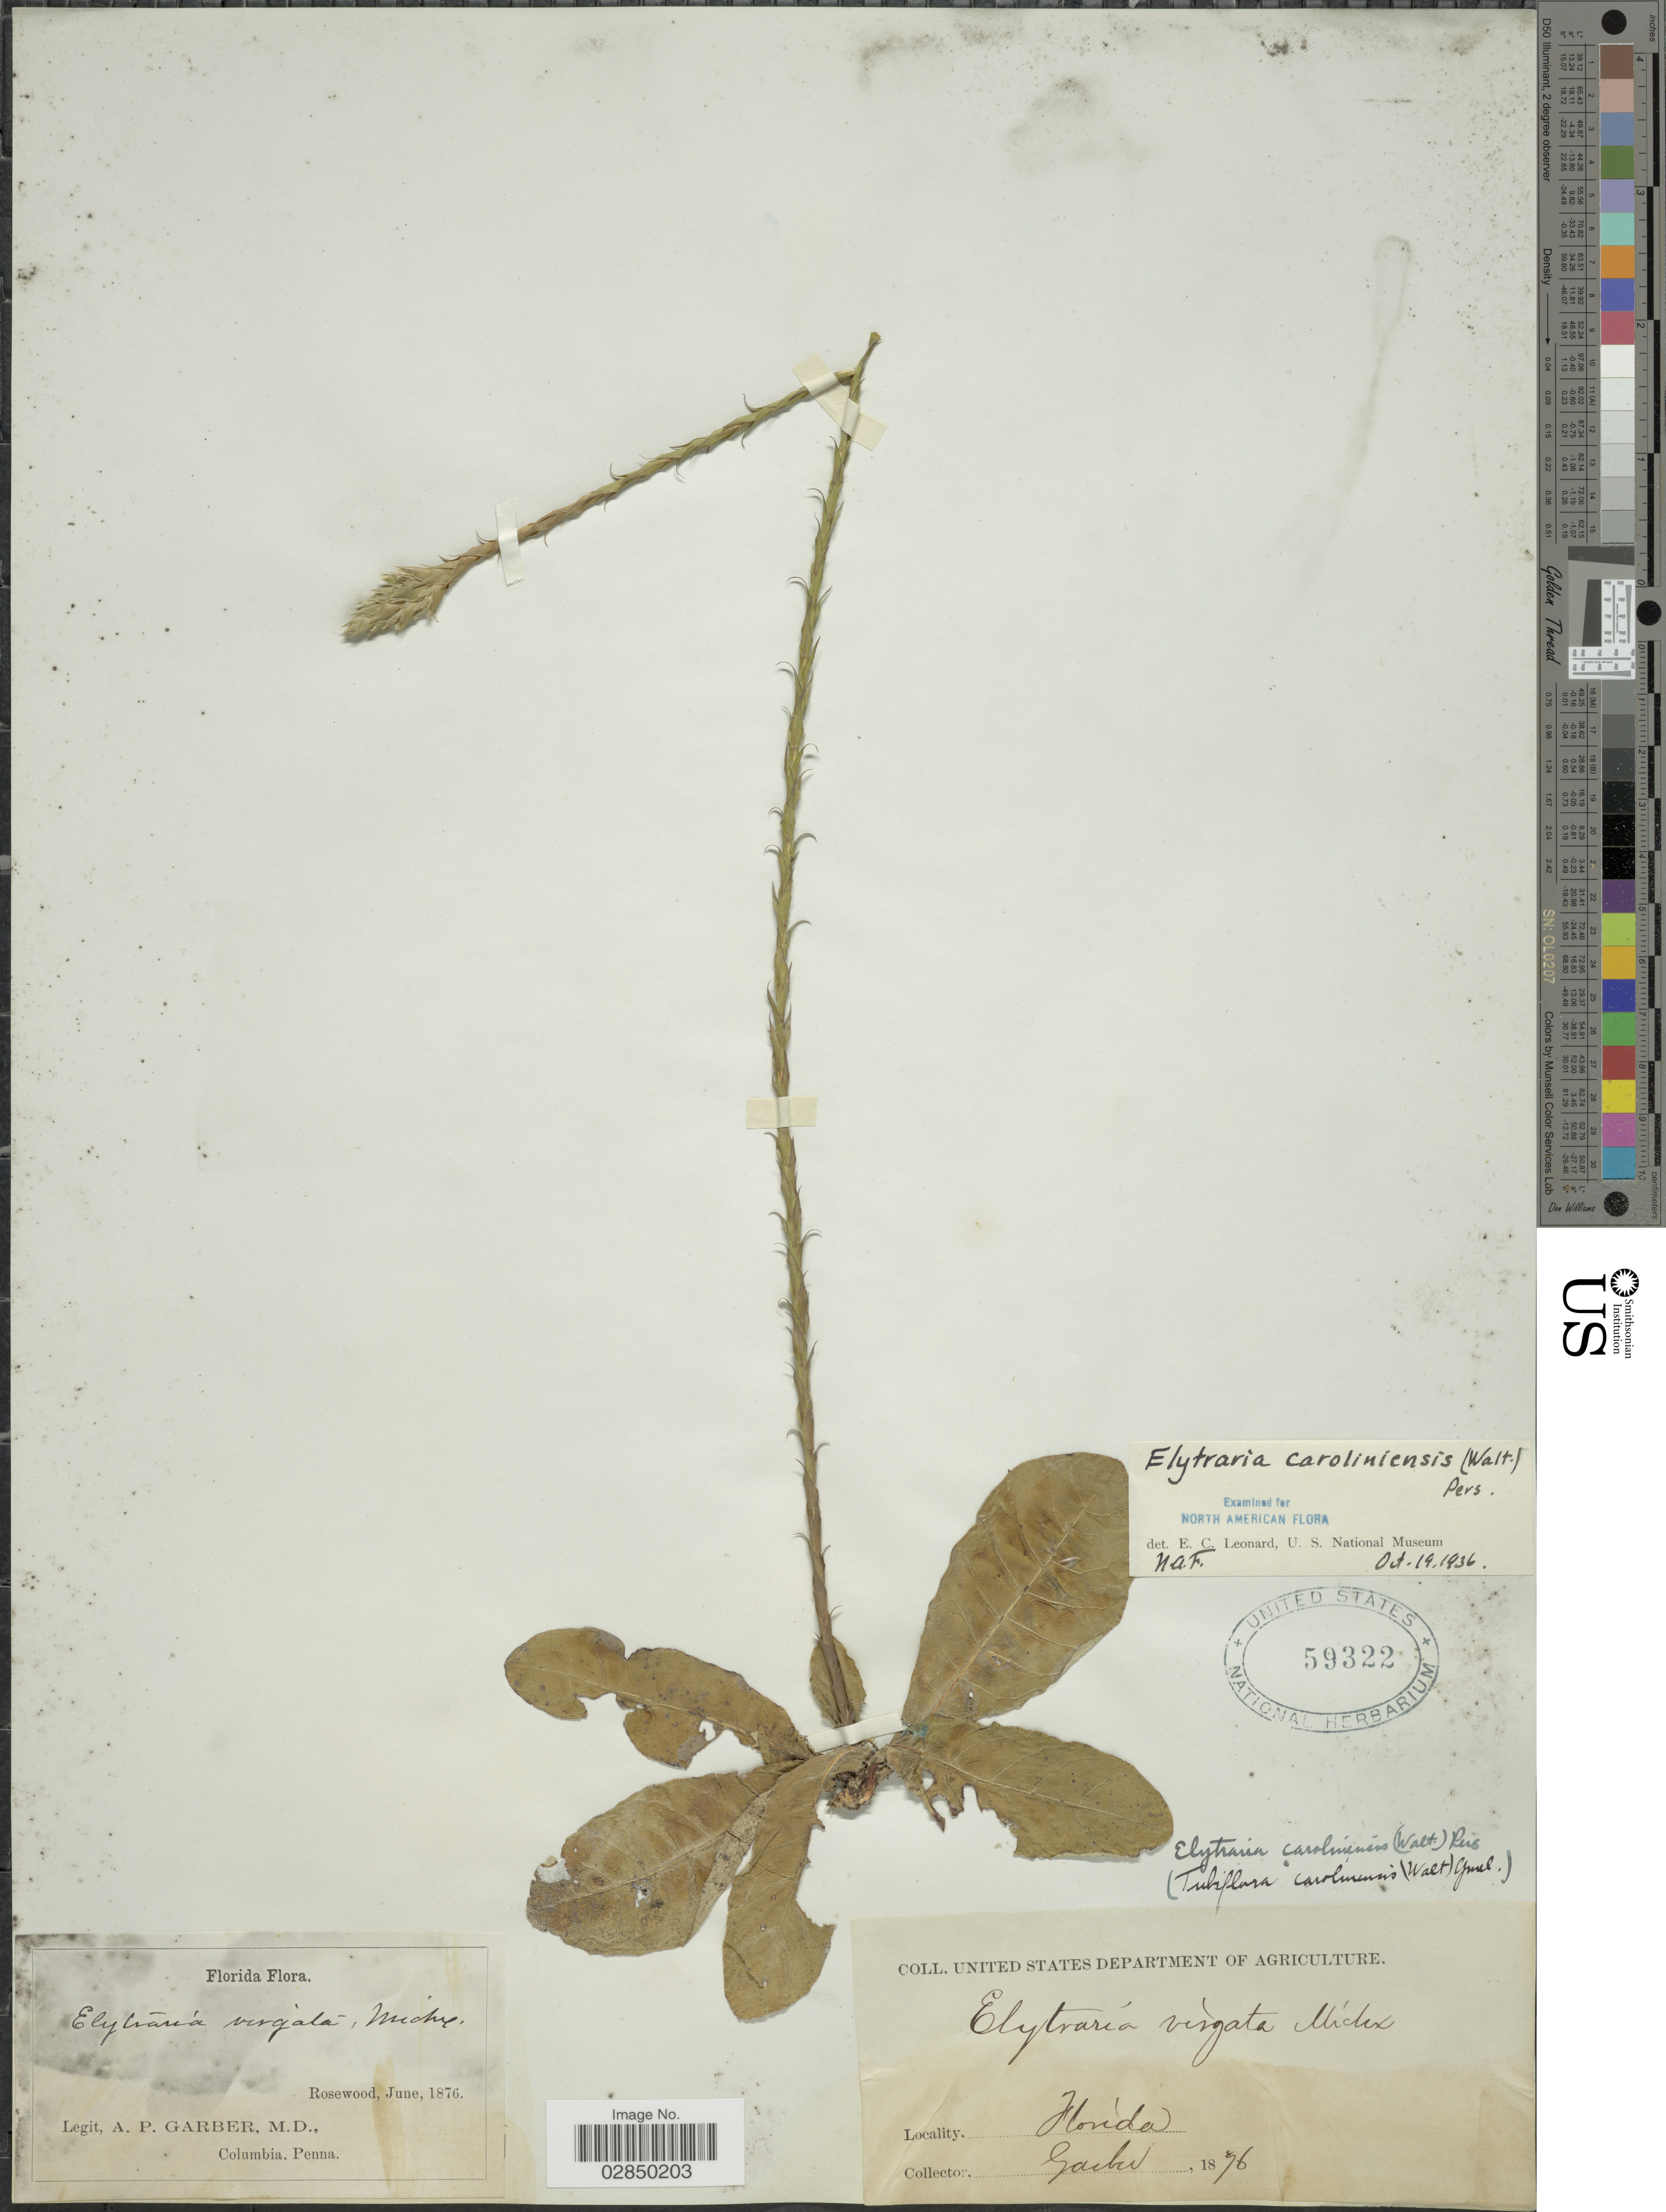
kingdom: Plantae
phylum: Tracheophyta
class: Magnoliopsida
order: Lamiales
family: Acanthaceae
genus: Elytraria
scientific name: Elytraria caroliniensis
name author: (J.F. Gmel.) Pers.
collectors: A. P. Garber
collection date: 1876-06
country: United States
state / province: Florida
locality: Rosewood.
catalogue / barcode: US 59322